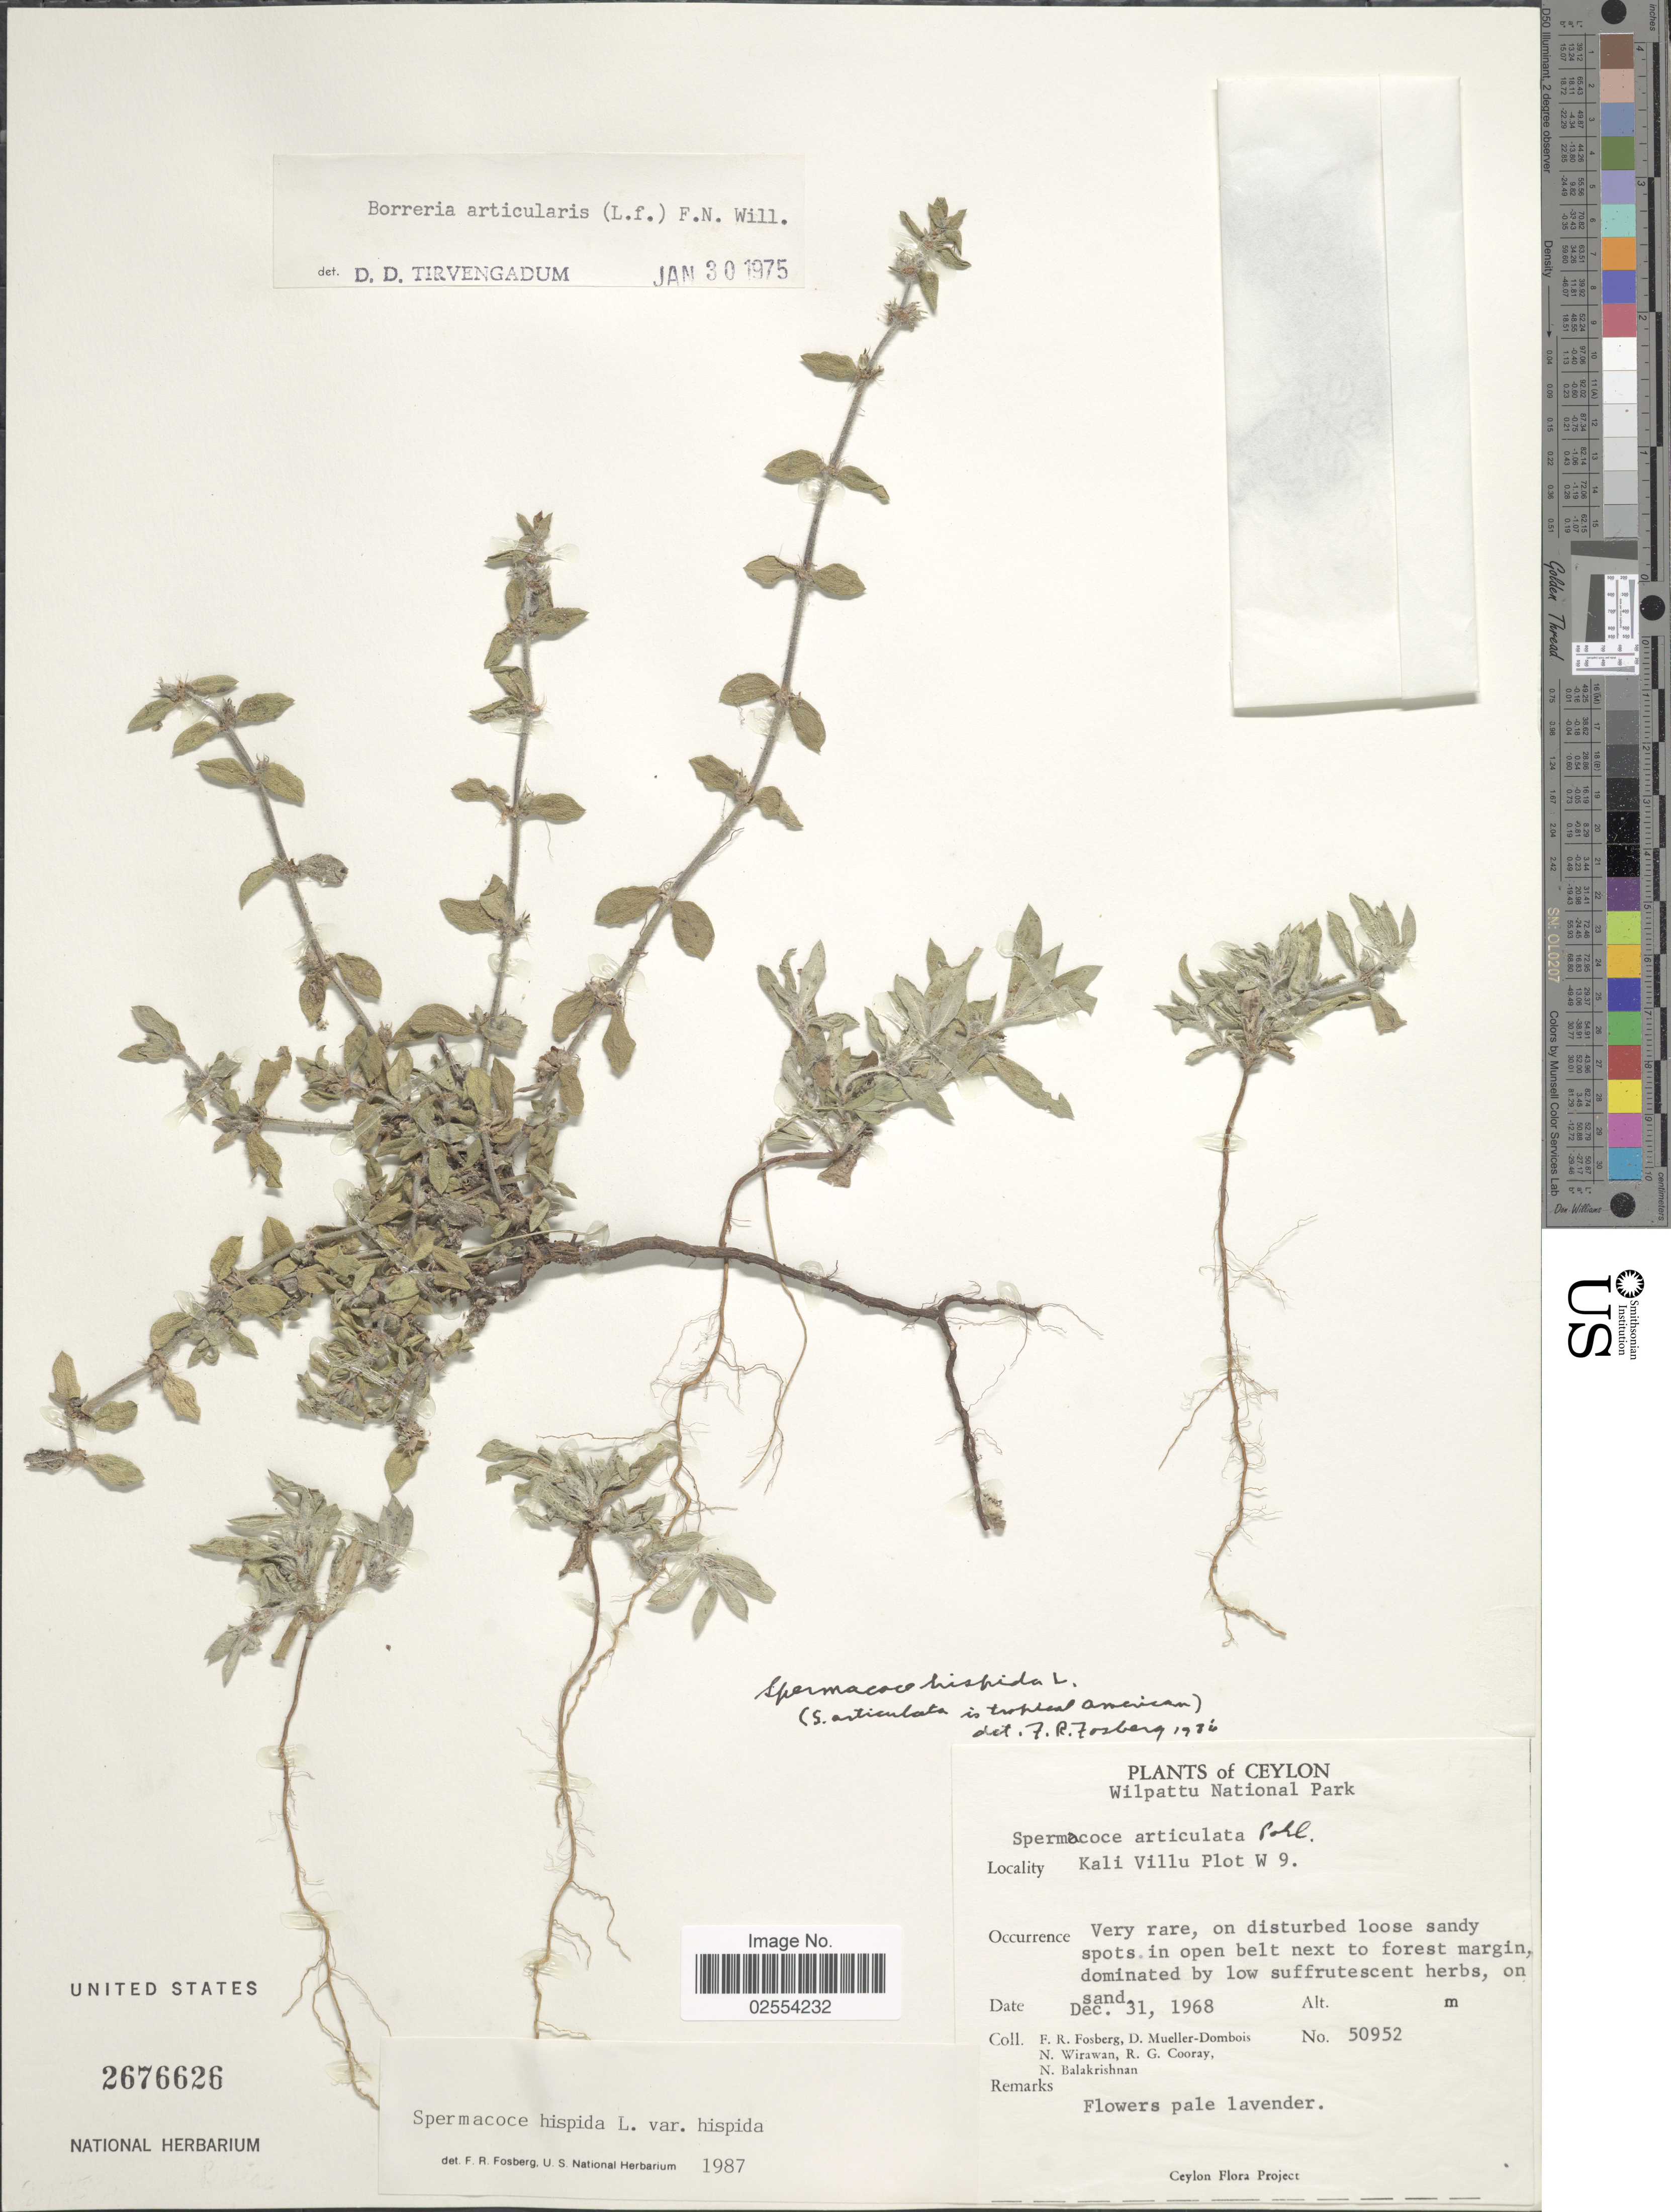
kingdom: Plantae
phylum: Tracheophyta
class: Magnoliopsida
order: Gentianales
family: Rubiaceae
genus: Spermacoce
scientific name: Spermacoce hispida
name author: L.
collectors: F. R. Fosberg, D. Mueller-Dombois, N. Wirawan, R. Cooray & N. Balakrishnan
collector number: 50952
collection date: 1968-12-31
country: Sri Lanka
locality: Ceylon, Wilpattu National Park, Kali Villu Plot W 9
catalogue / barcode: US 2676626